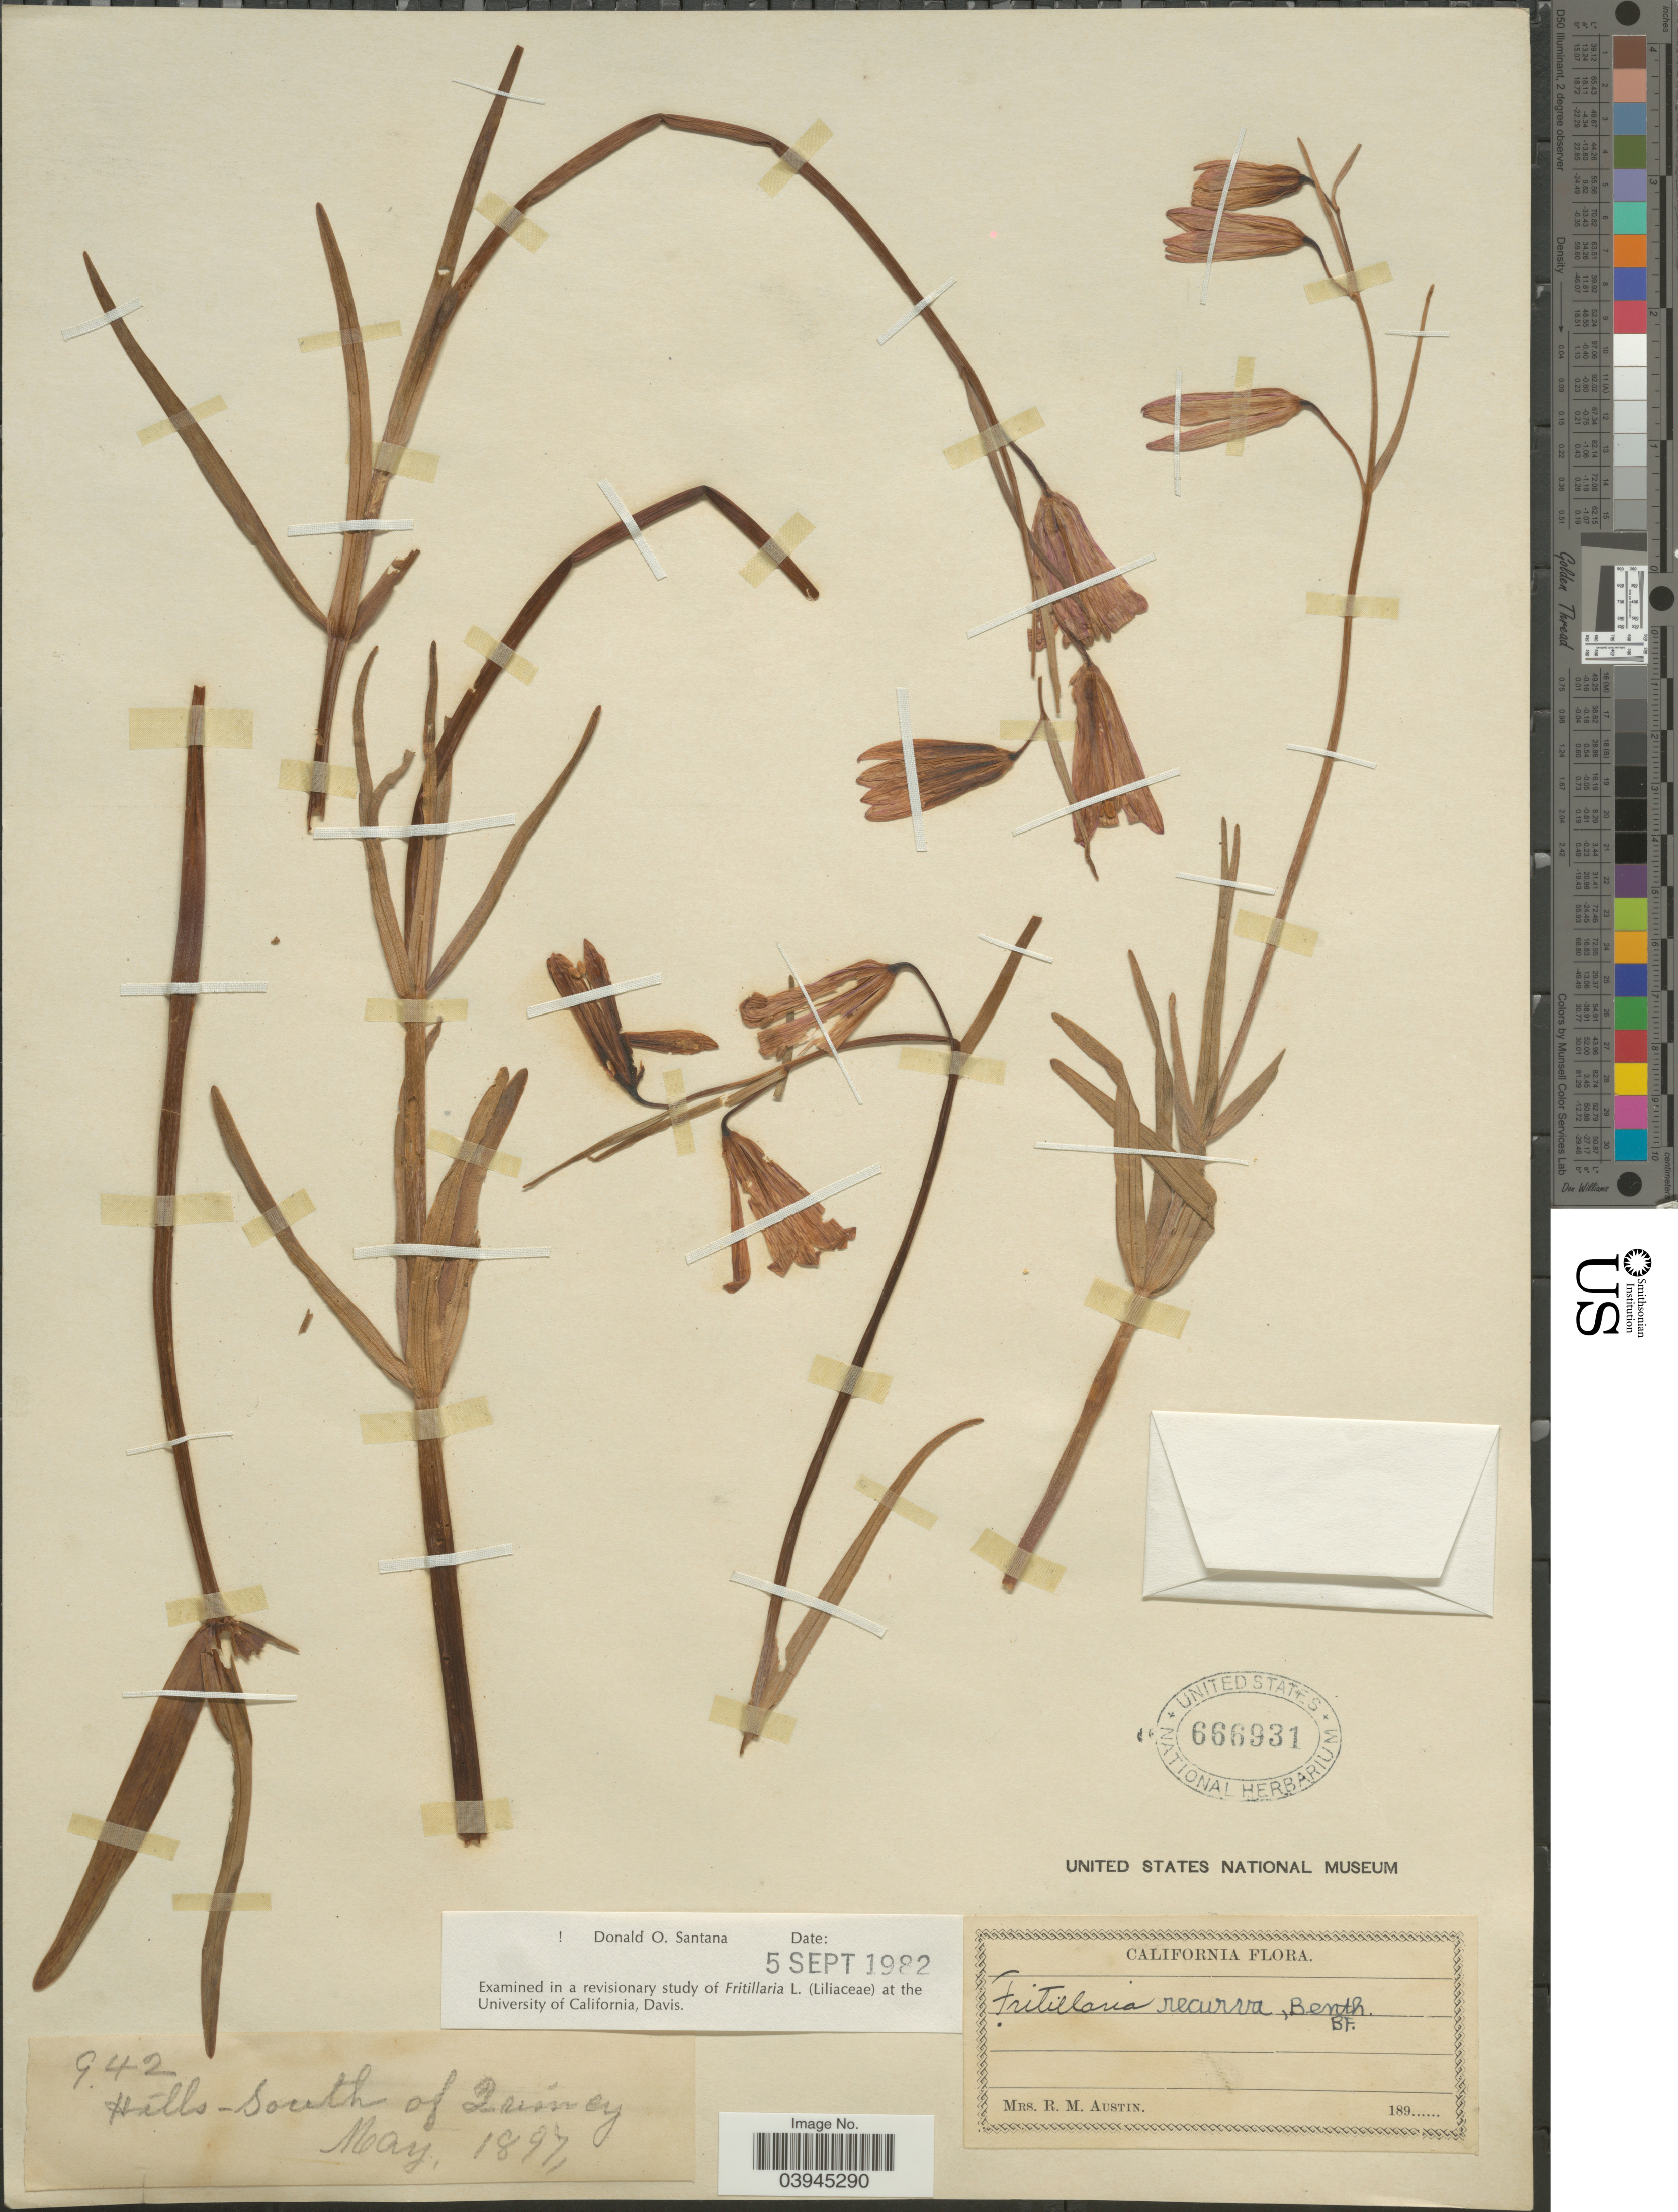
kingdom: Plantae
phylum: Tracheophyta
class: Liliopsida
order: Liliales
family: Liliaceae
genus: Fritillaria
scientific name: Fritillaria recurva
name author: Benth.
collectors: R. Austin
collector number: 942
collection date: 1897-05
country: United States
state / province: California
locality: Hills - South of Quincy.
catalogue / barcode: US 666931